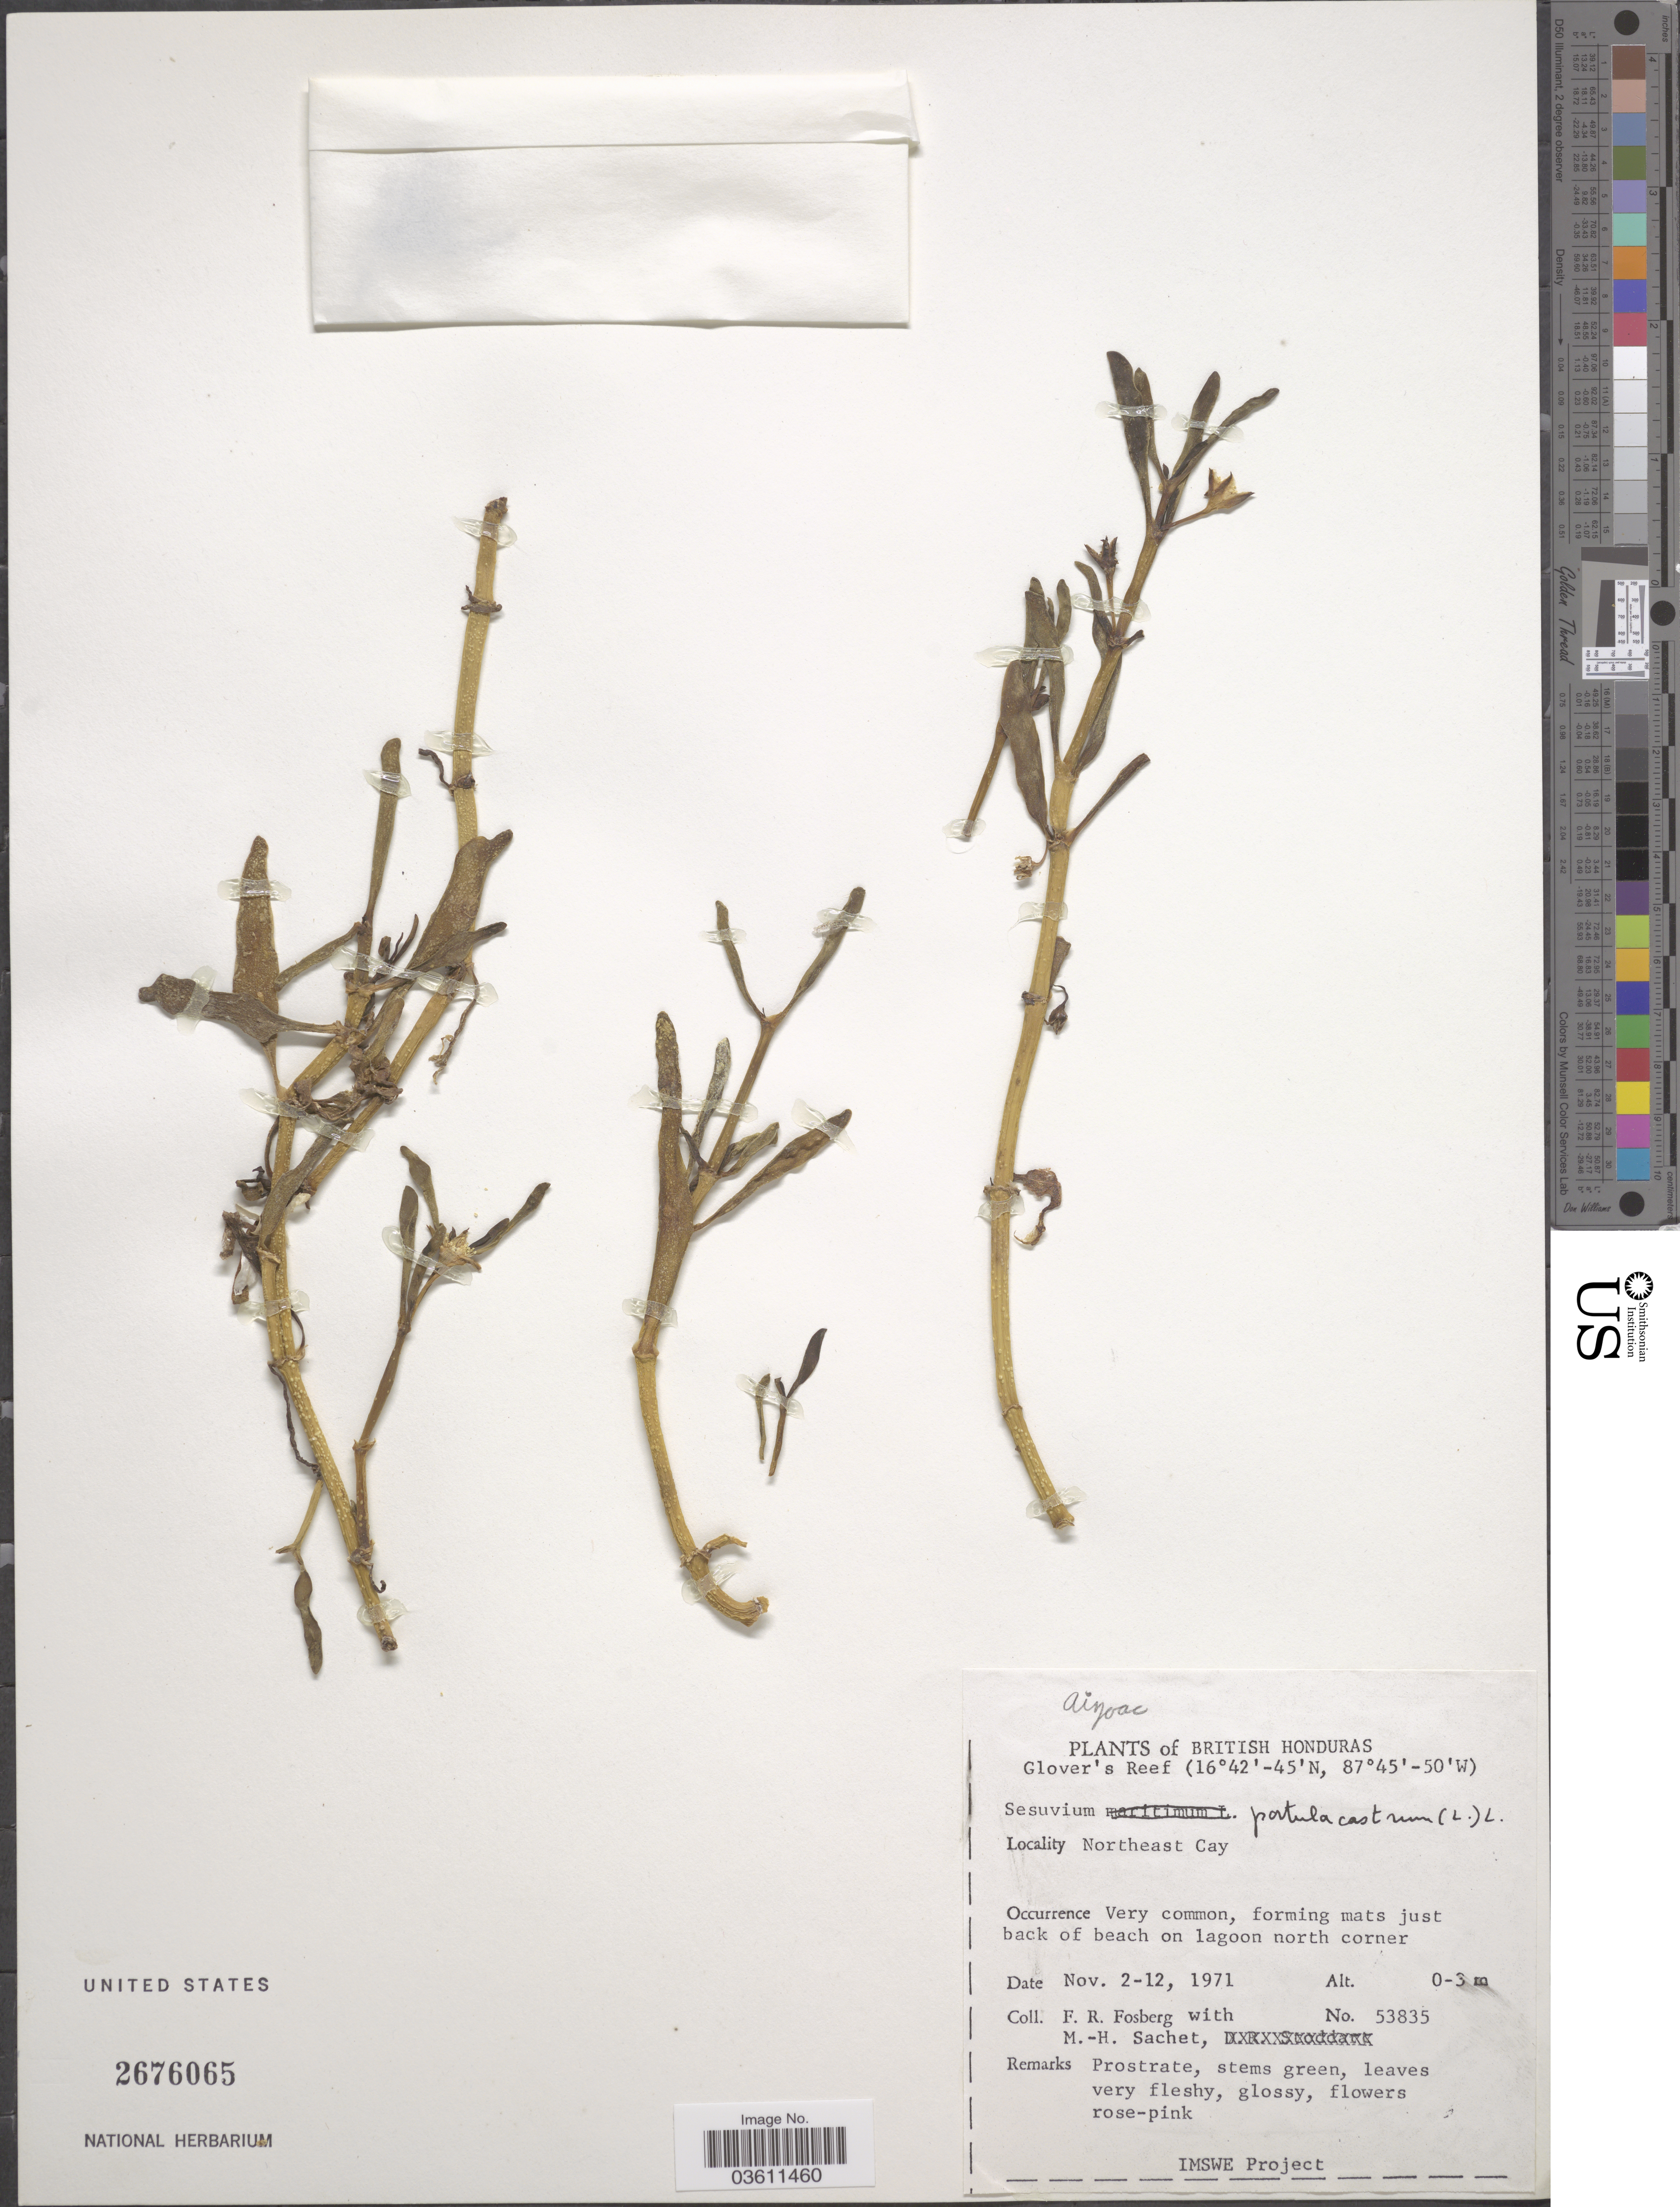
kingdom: Plantae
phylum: Tracheophyta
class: Magnoliopsida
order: Caryophyllales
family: Aizoaceae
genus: Sesuvium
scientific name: Sesuvium portulacastrum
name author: (L.) L.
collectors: F. R. Fosberg & M.-H. Sachet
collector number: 53835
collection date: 1971-11-02/1971-11-12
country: Belize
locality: British Honduras. Glover's Reef. Northeast Cay.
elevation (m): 0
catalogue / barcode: US 2676065